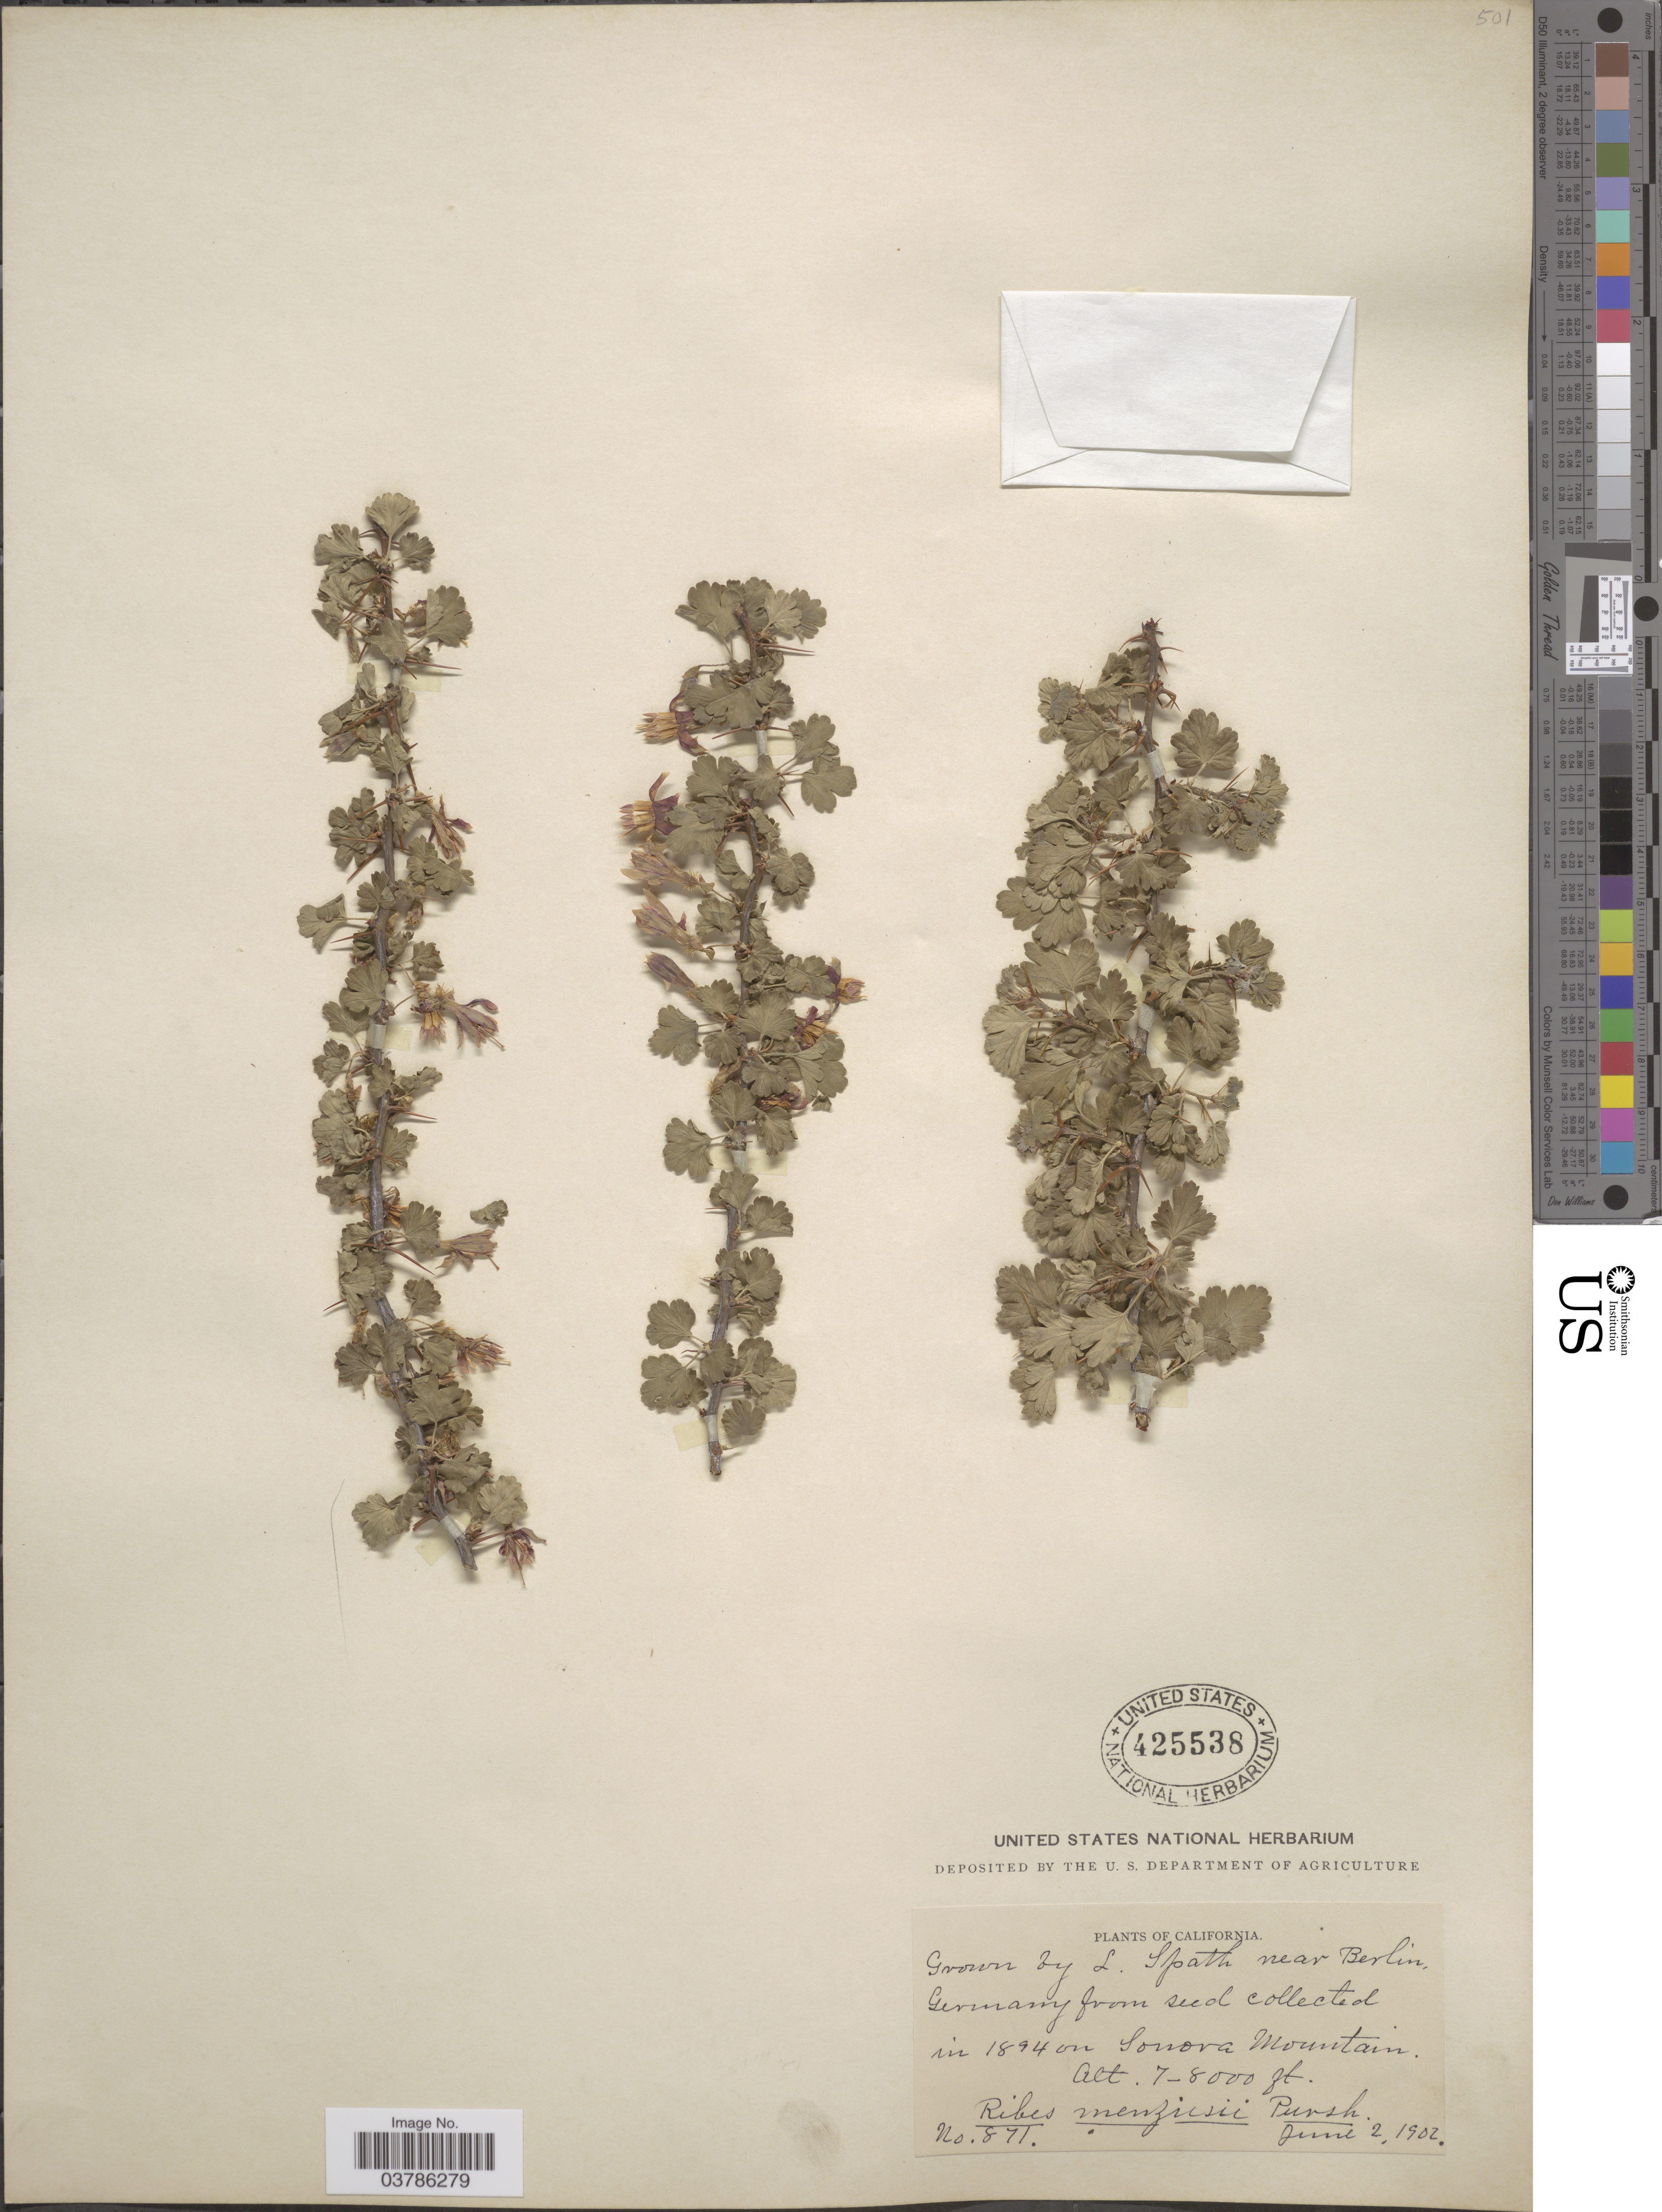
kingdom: Plantae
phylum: Tracheophyta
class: Magnoliopsida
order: Saxifragales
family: Grossulariaceae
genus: Ribes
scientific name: Ribes menziesii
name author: Pursh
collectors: L. Späth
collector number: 871?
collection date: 1902-06-02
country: Germany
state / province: Berlin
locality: Near Berlin, Germany.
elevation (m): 2134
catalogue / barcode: US 425538